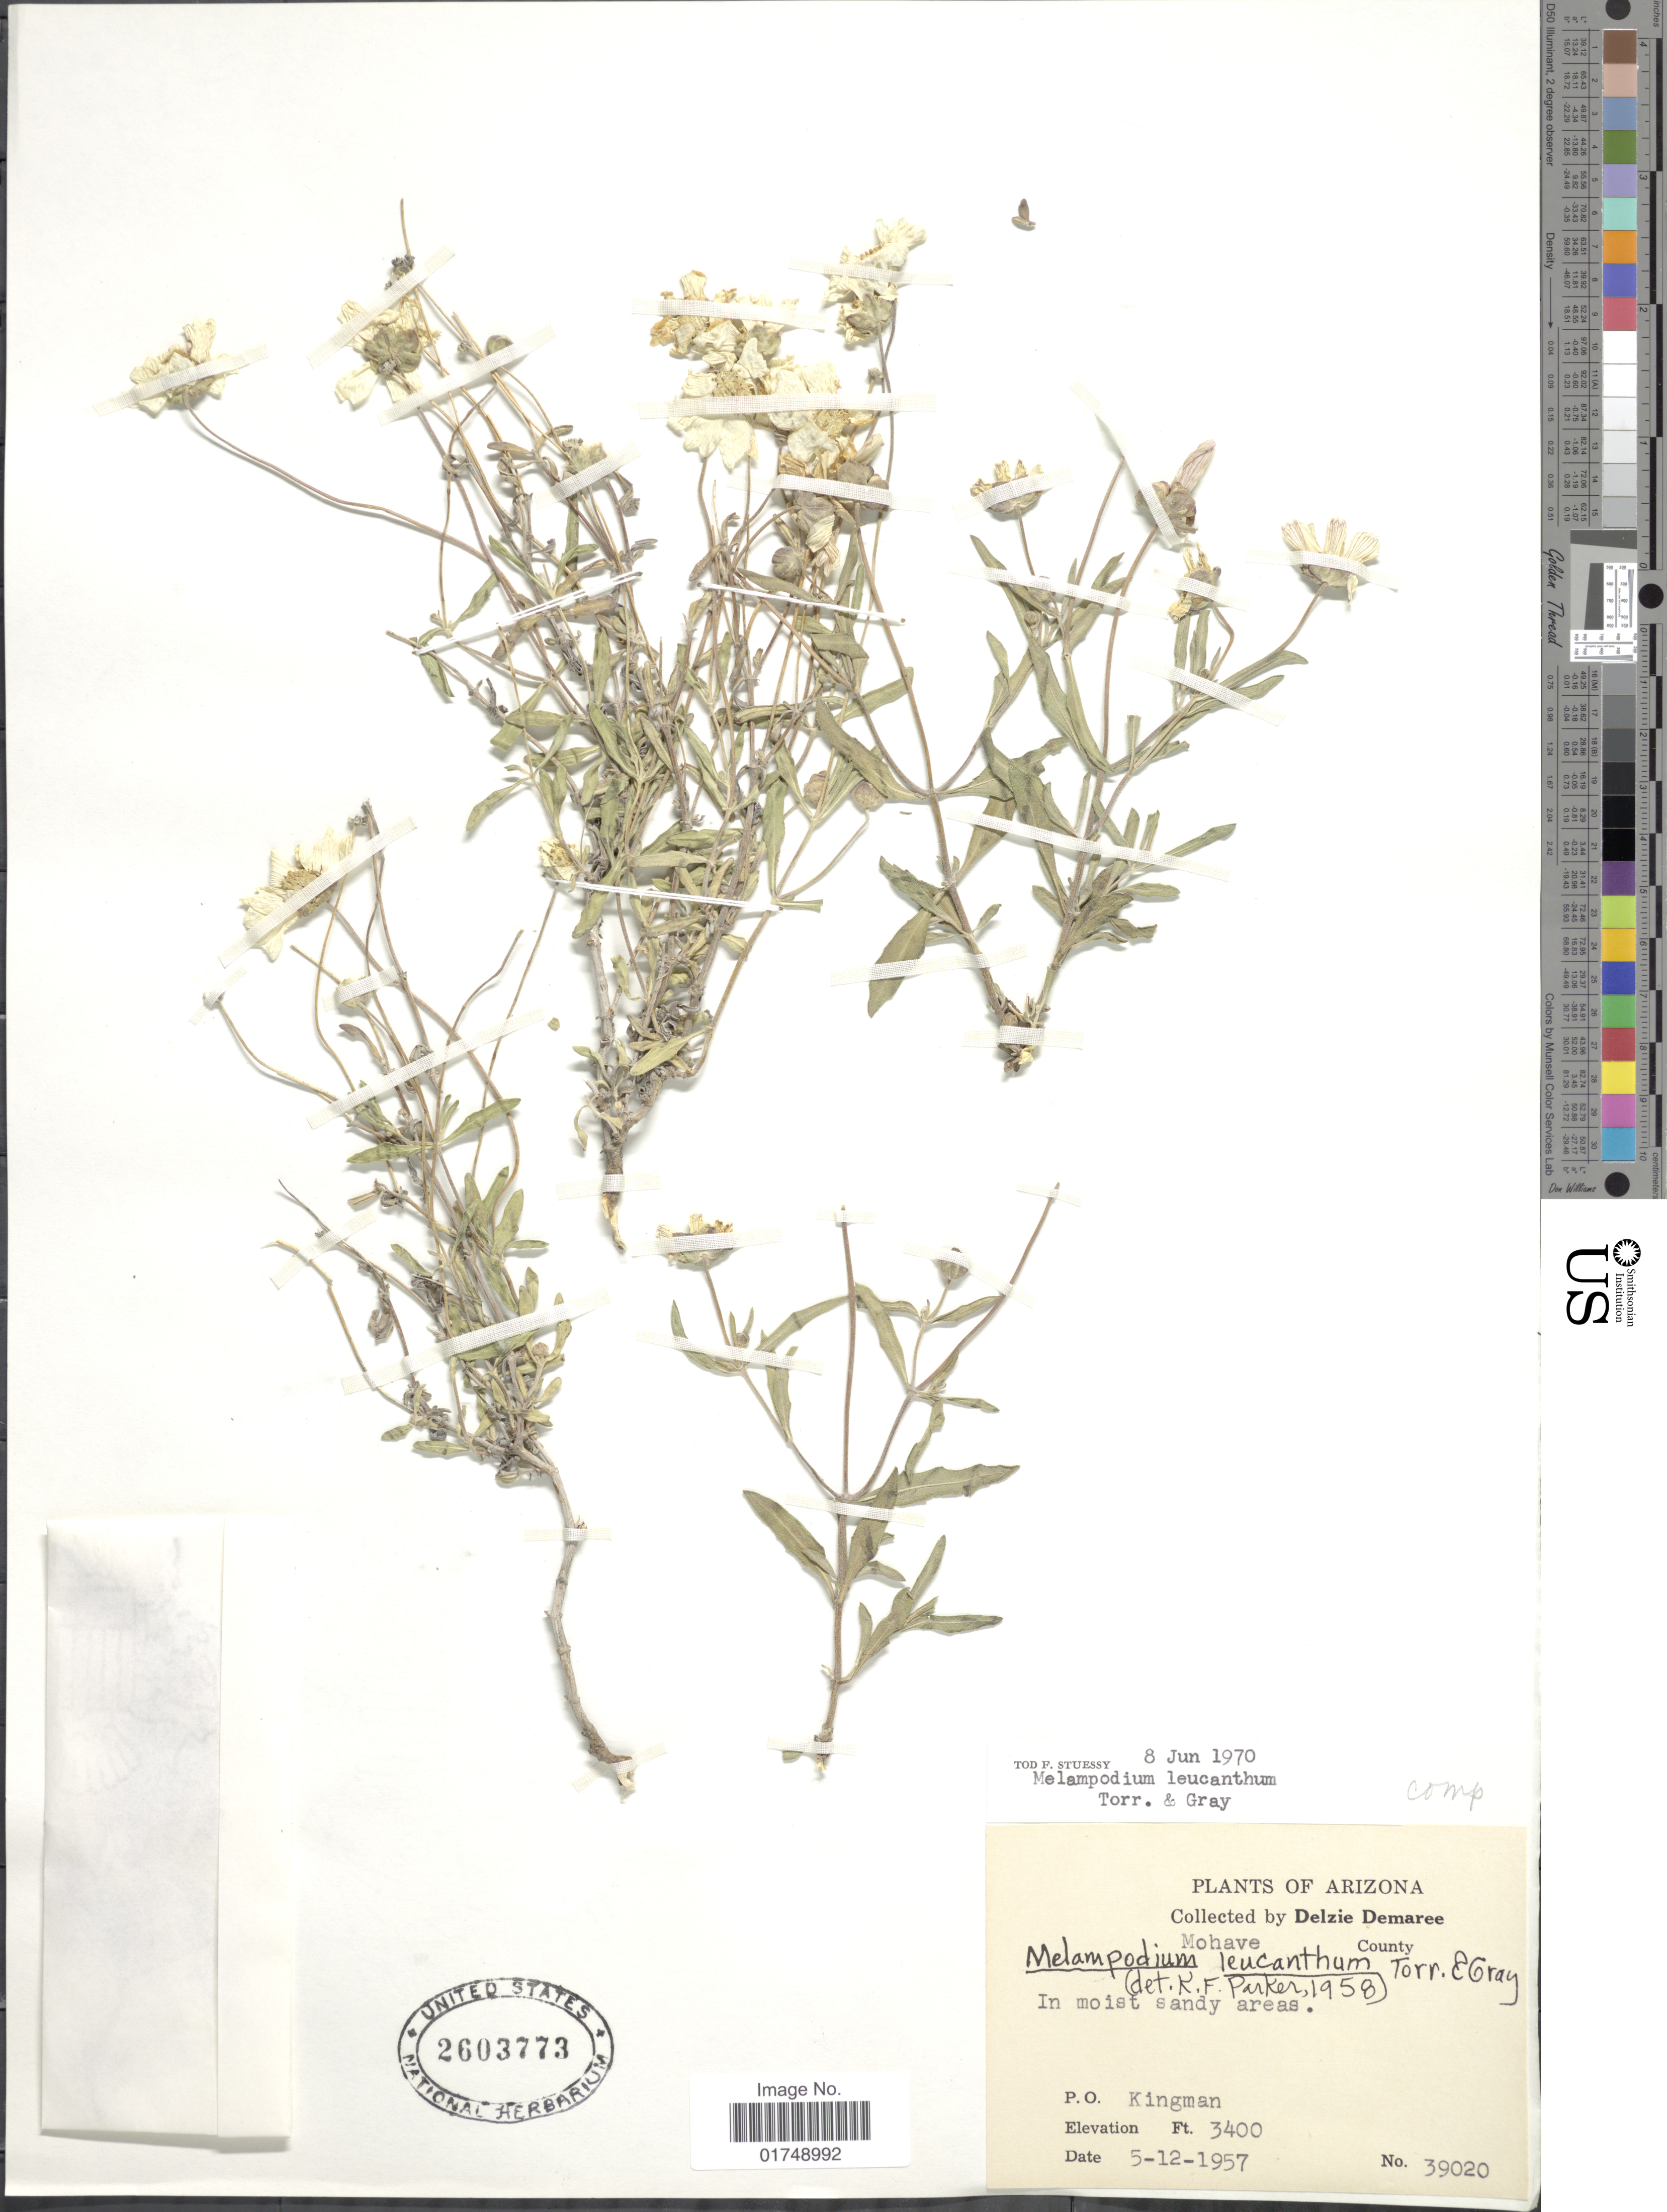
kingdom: Plantae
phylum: Tracheophyta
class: Magnoliopsida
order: Asterales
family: Asteraceae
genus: Melampodium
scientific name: Melampodium leucanthum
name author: Torr. & A. Gray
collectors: D. Demaree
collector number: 39020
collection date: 1957-05-12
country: United States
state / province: Arizona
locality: Mohave County. P.O. Kingman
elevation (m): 1036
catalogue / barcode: US 2603773